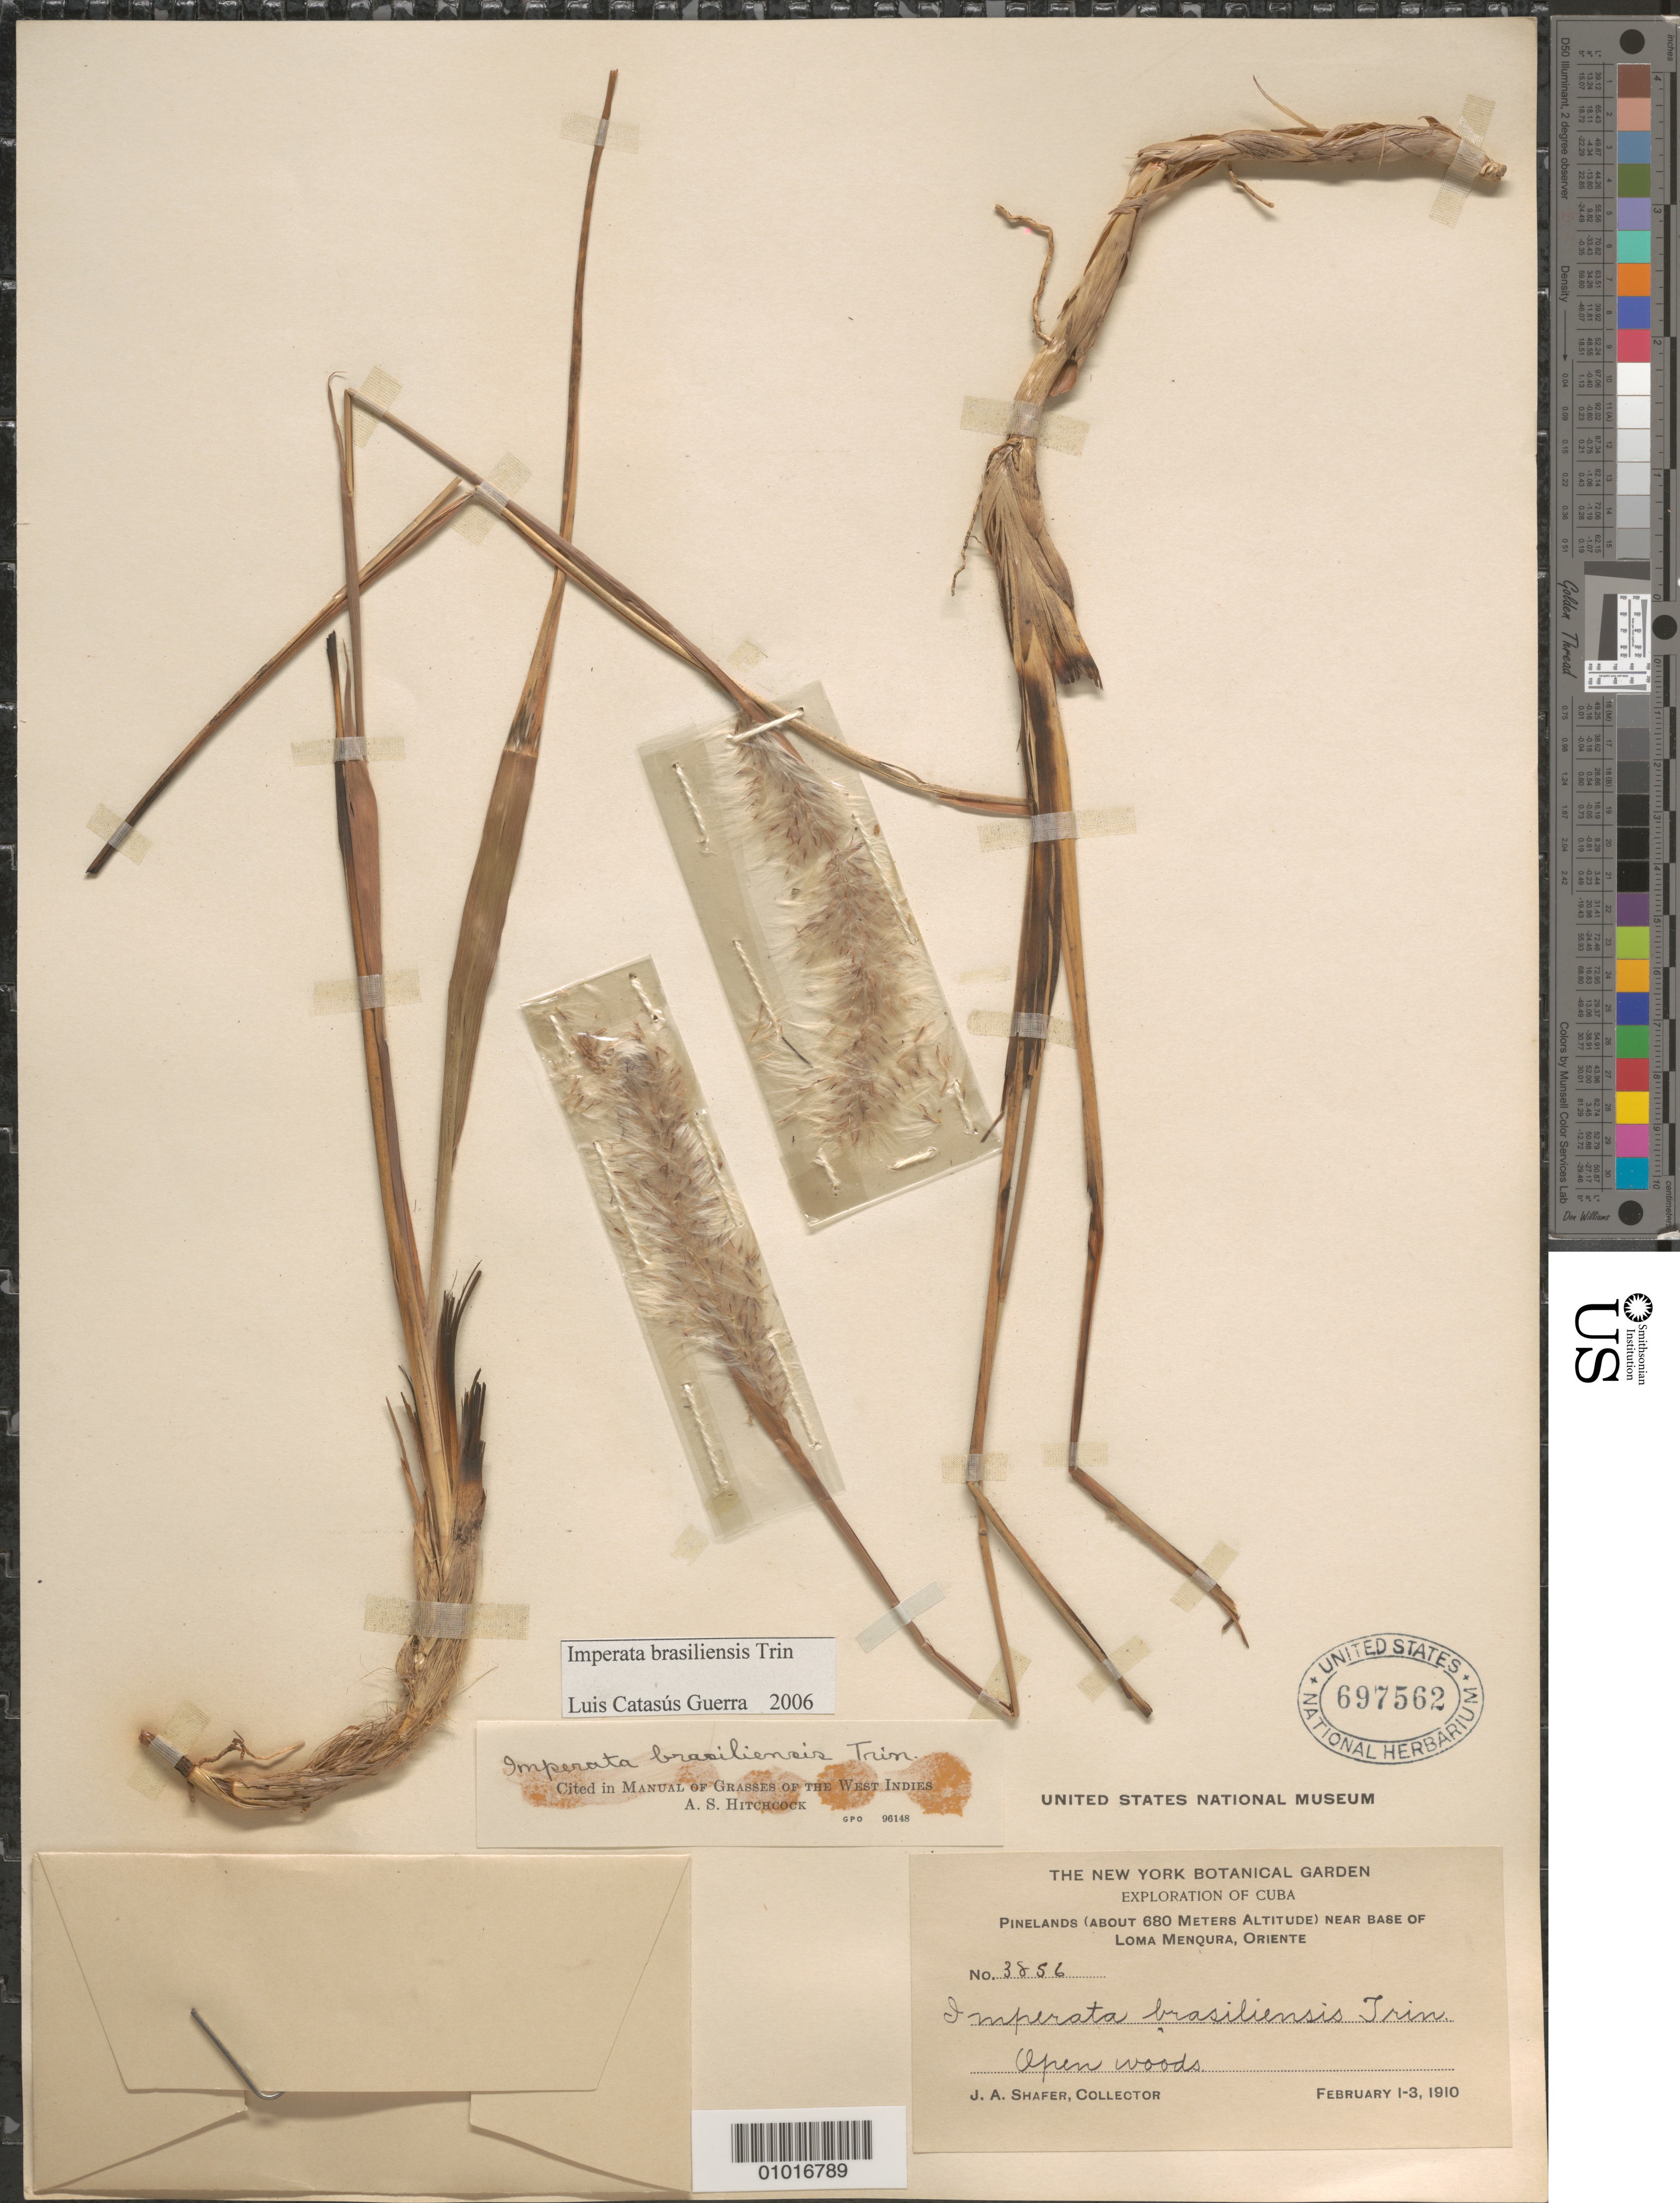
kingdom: Plantae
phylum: Tracheophyta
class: Liliopsida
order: Poales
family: Poaceae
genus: Imperata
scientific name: Imperata brasiliensis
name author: Trin.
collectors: J. A. Shafer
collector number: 3856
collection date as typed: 01 Feb 1910 to 03 Feb 1910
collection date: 1910-02-01/1910-02-03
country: Cuba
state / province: Oriente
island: Cuba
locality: Pinelands, near base of Loma Menqura, Oriente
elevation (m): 680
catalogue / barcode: US 697562